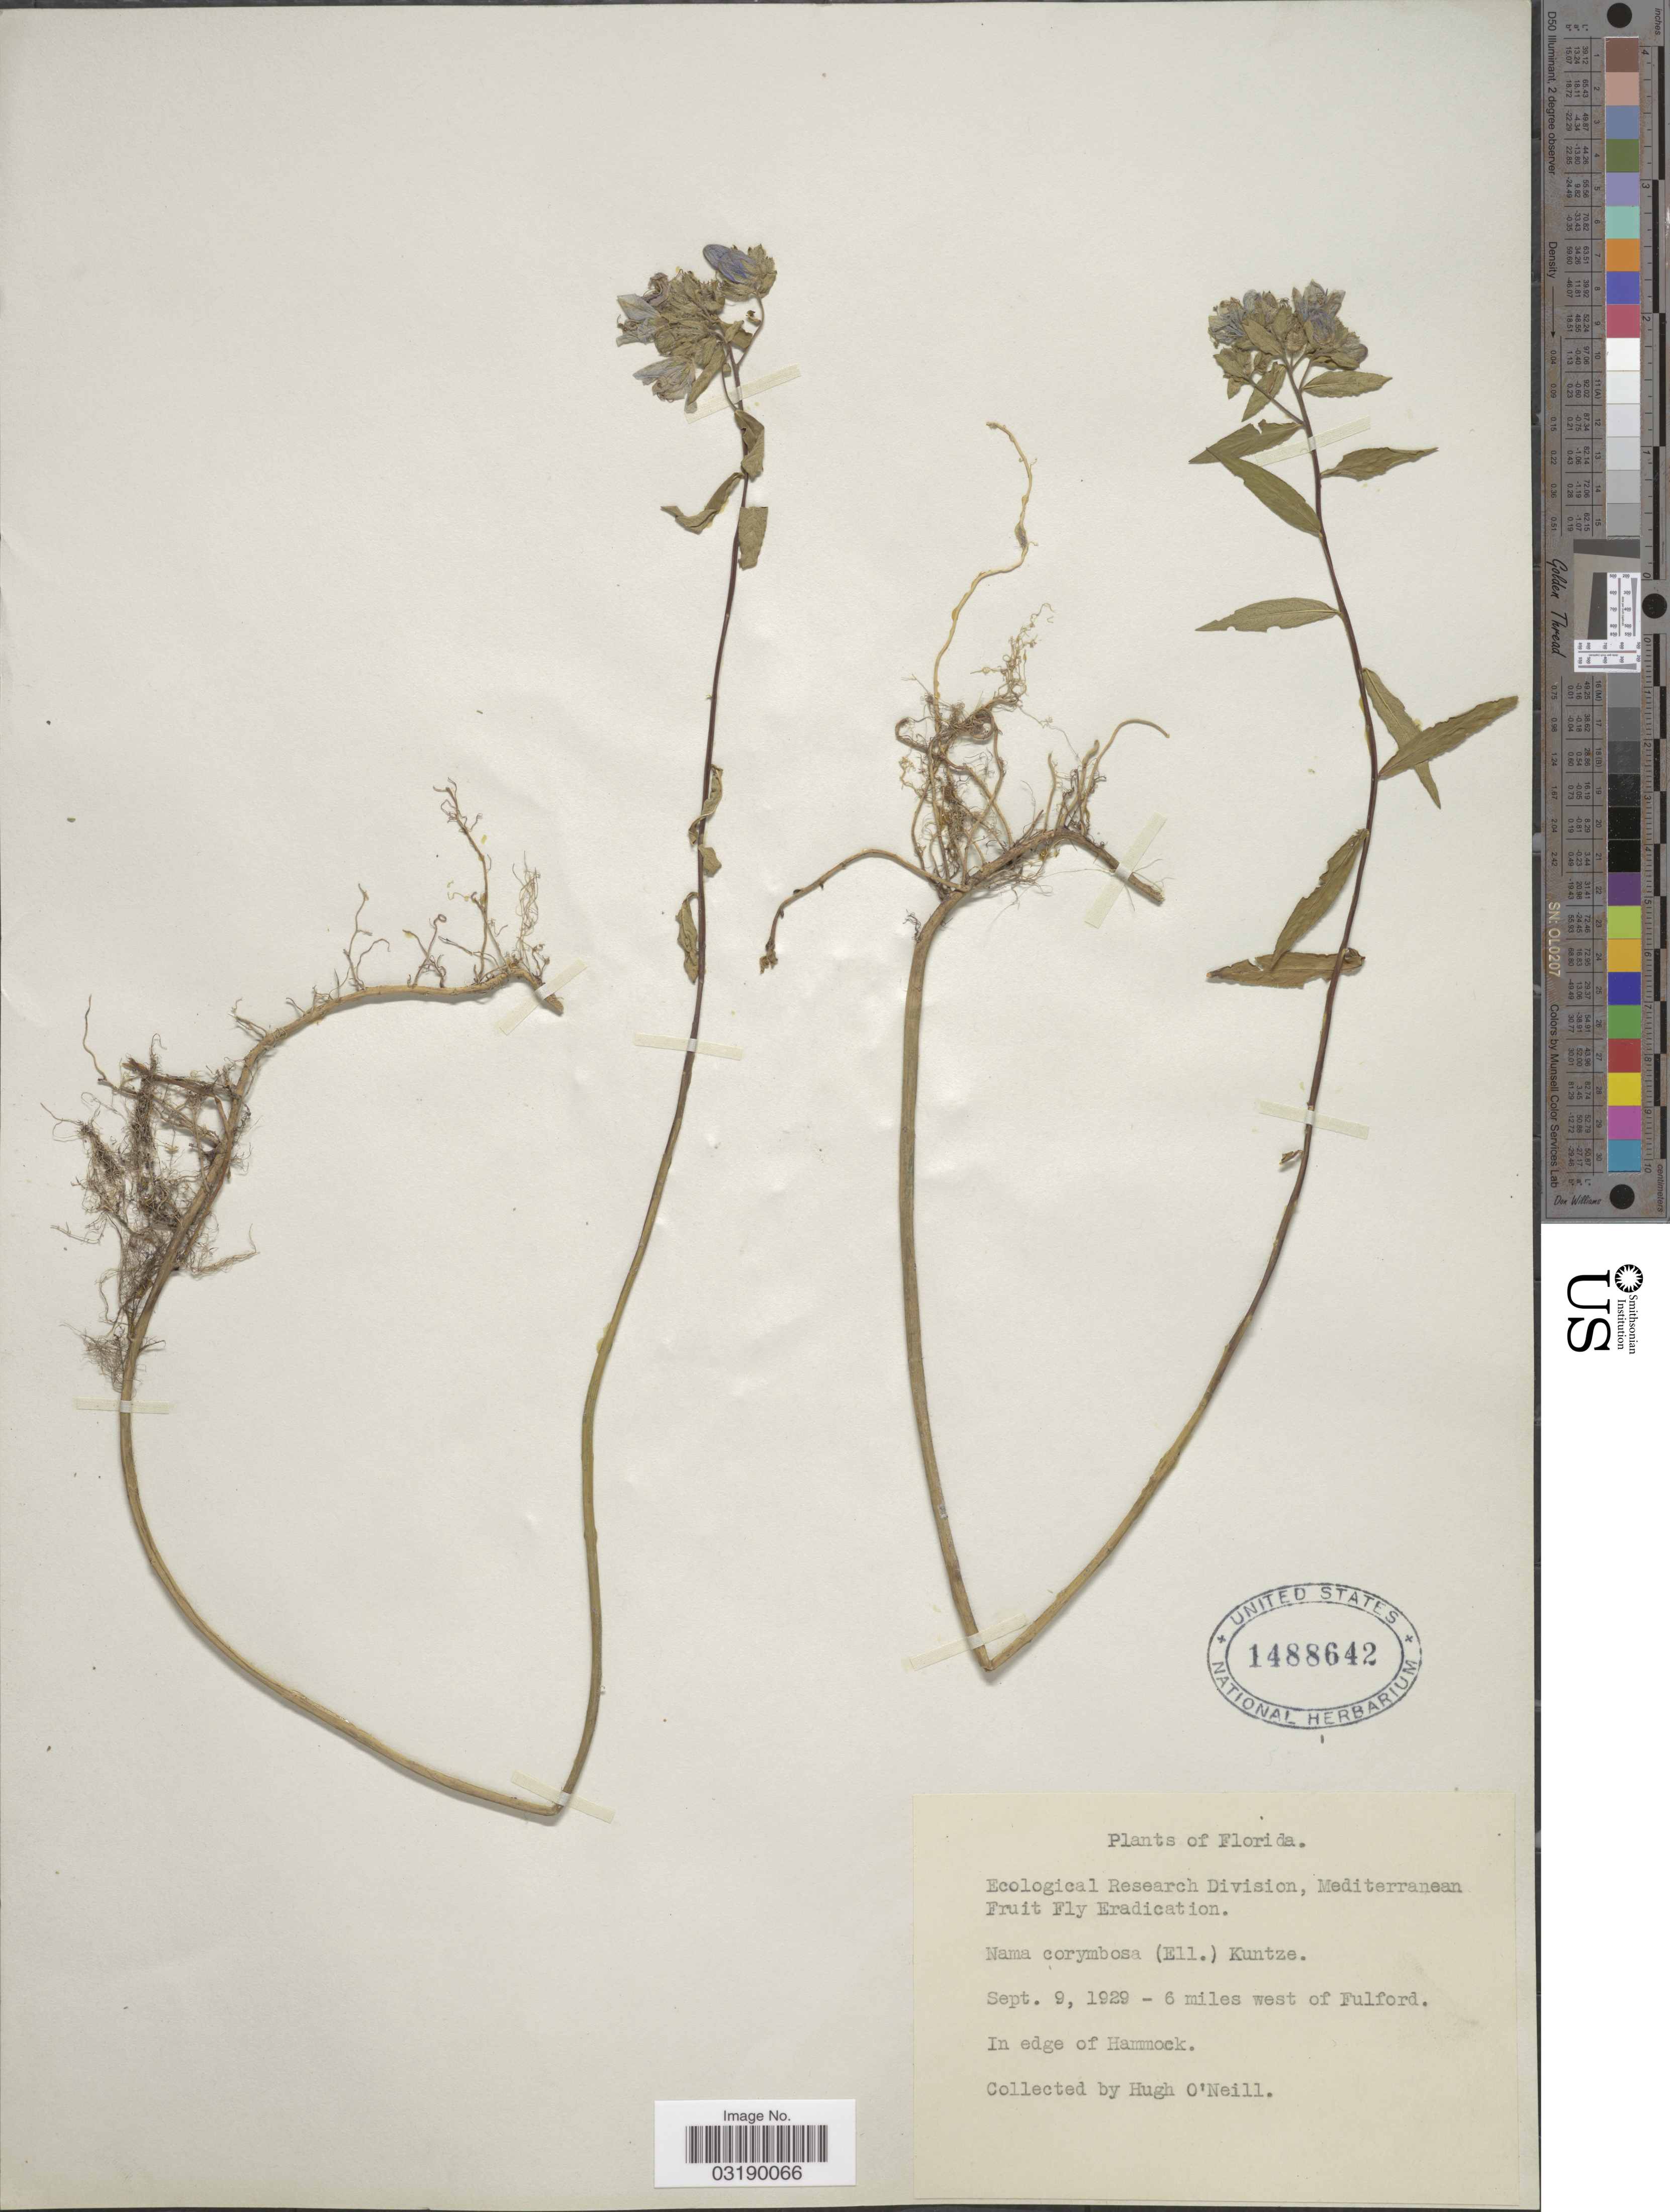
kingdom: Plantae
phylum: Tracheophyta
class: Magnoliopsida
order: Solanales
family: Hydroleaceae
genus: Hydrolea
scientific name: Hydrolea corymbosa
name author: J. Macbr. ex Elliott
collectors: H. O'Neill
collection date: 1929-09-09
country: United States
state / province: Florida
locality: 6 miles west of Fulford. In edge of Hammock.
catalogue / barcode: US 1488642